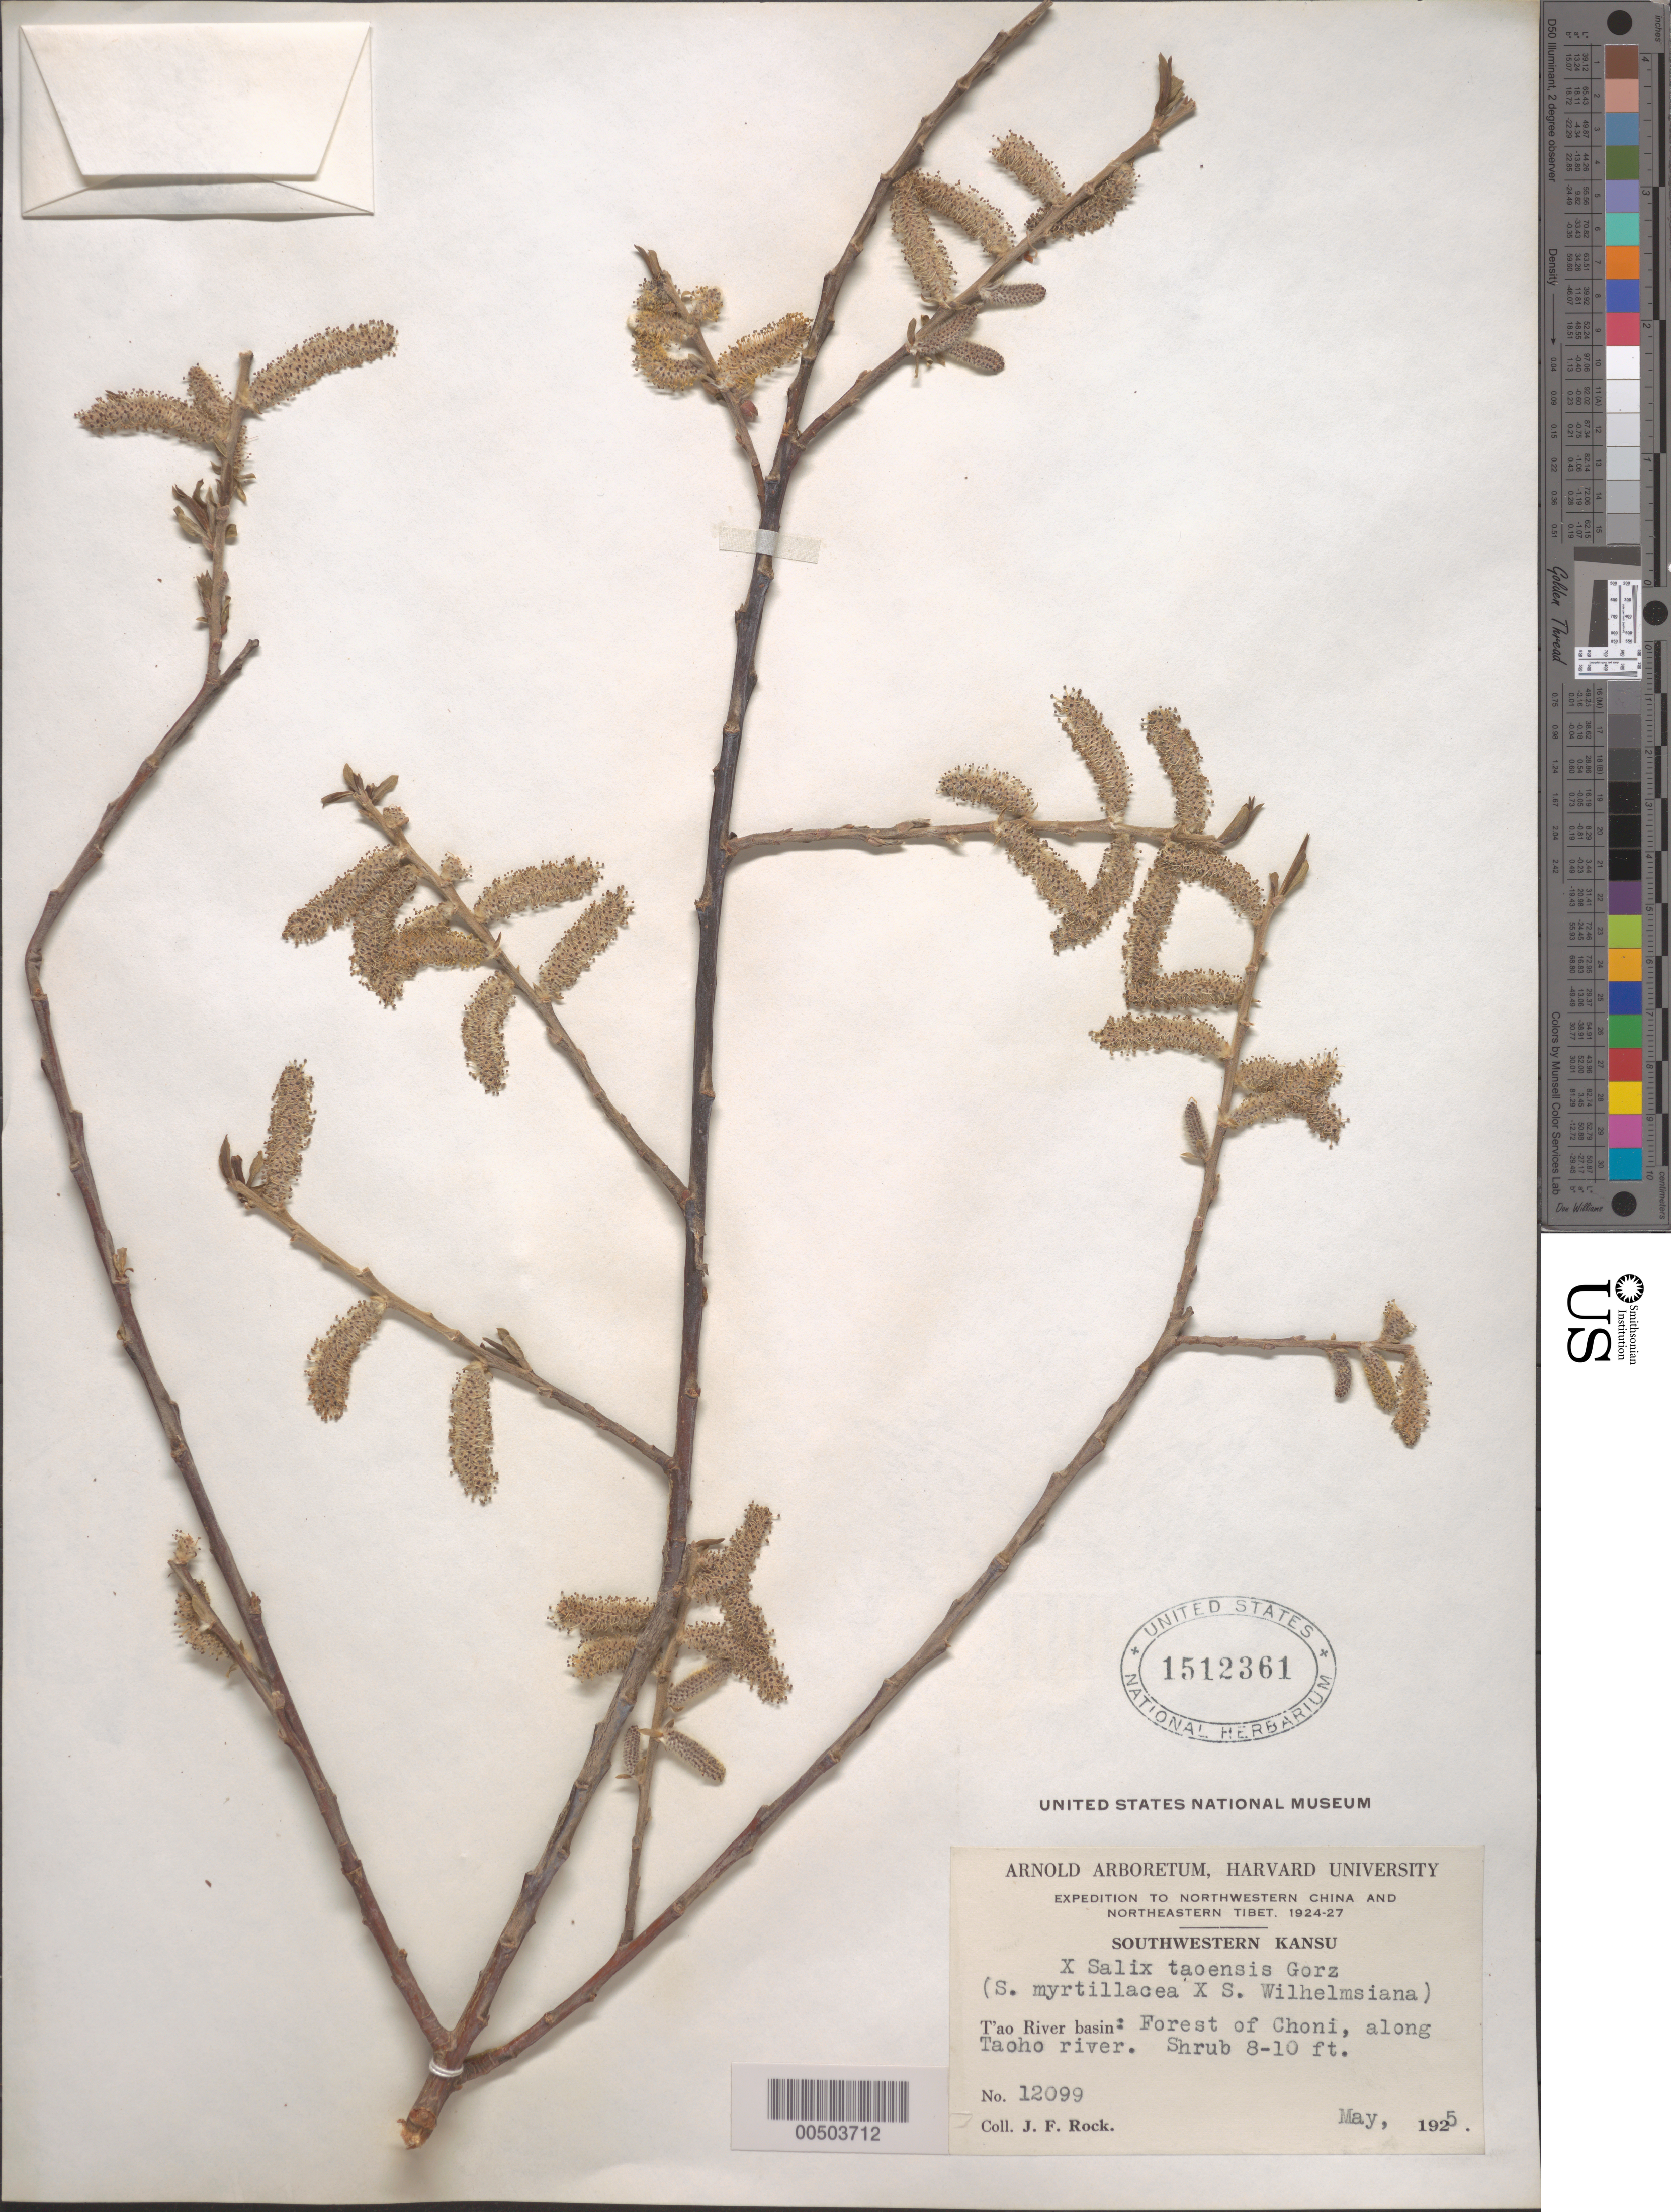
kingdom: Plantae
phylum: Tracheophyta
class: Magnoliopsida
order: Malpighiales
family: Salicaceae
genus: Salix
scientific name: Salix taoensis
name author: Goerz in Rehder & Kobuski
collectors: J. F. Rock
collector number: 12099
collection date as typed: May 1925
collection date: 1925-05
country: China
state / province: Gansu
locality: Tao River basin: Forest of Choni, along Taoho river.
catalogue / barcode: US 1512361